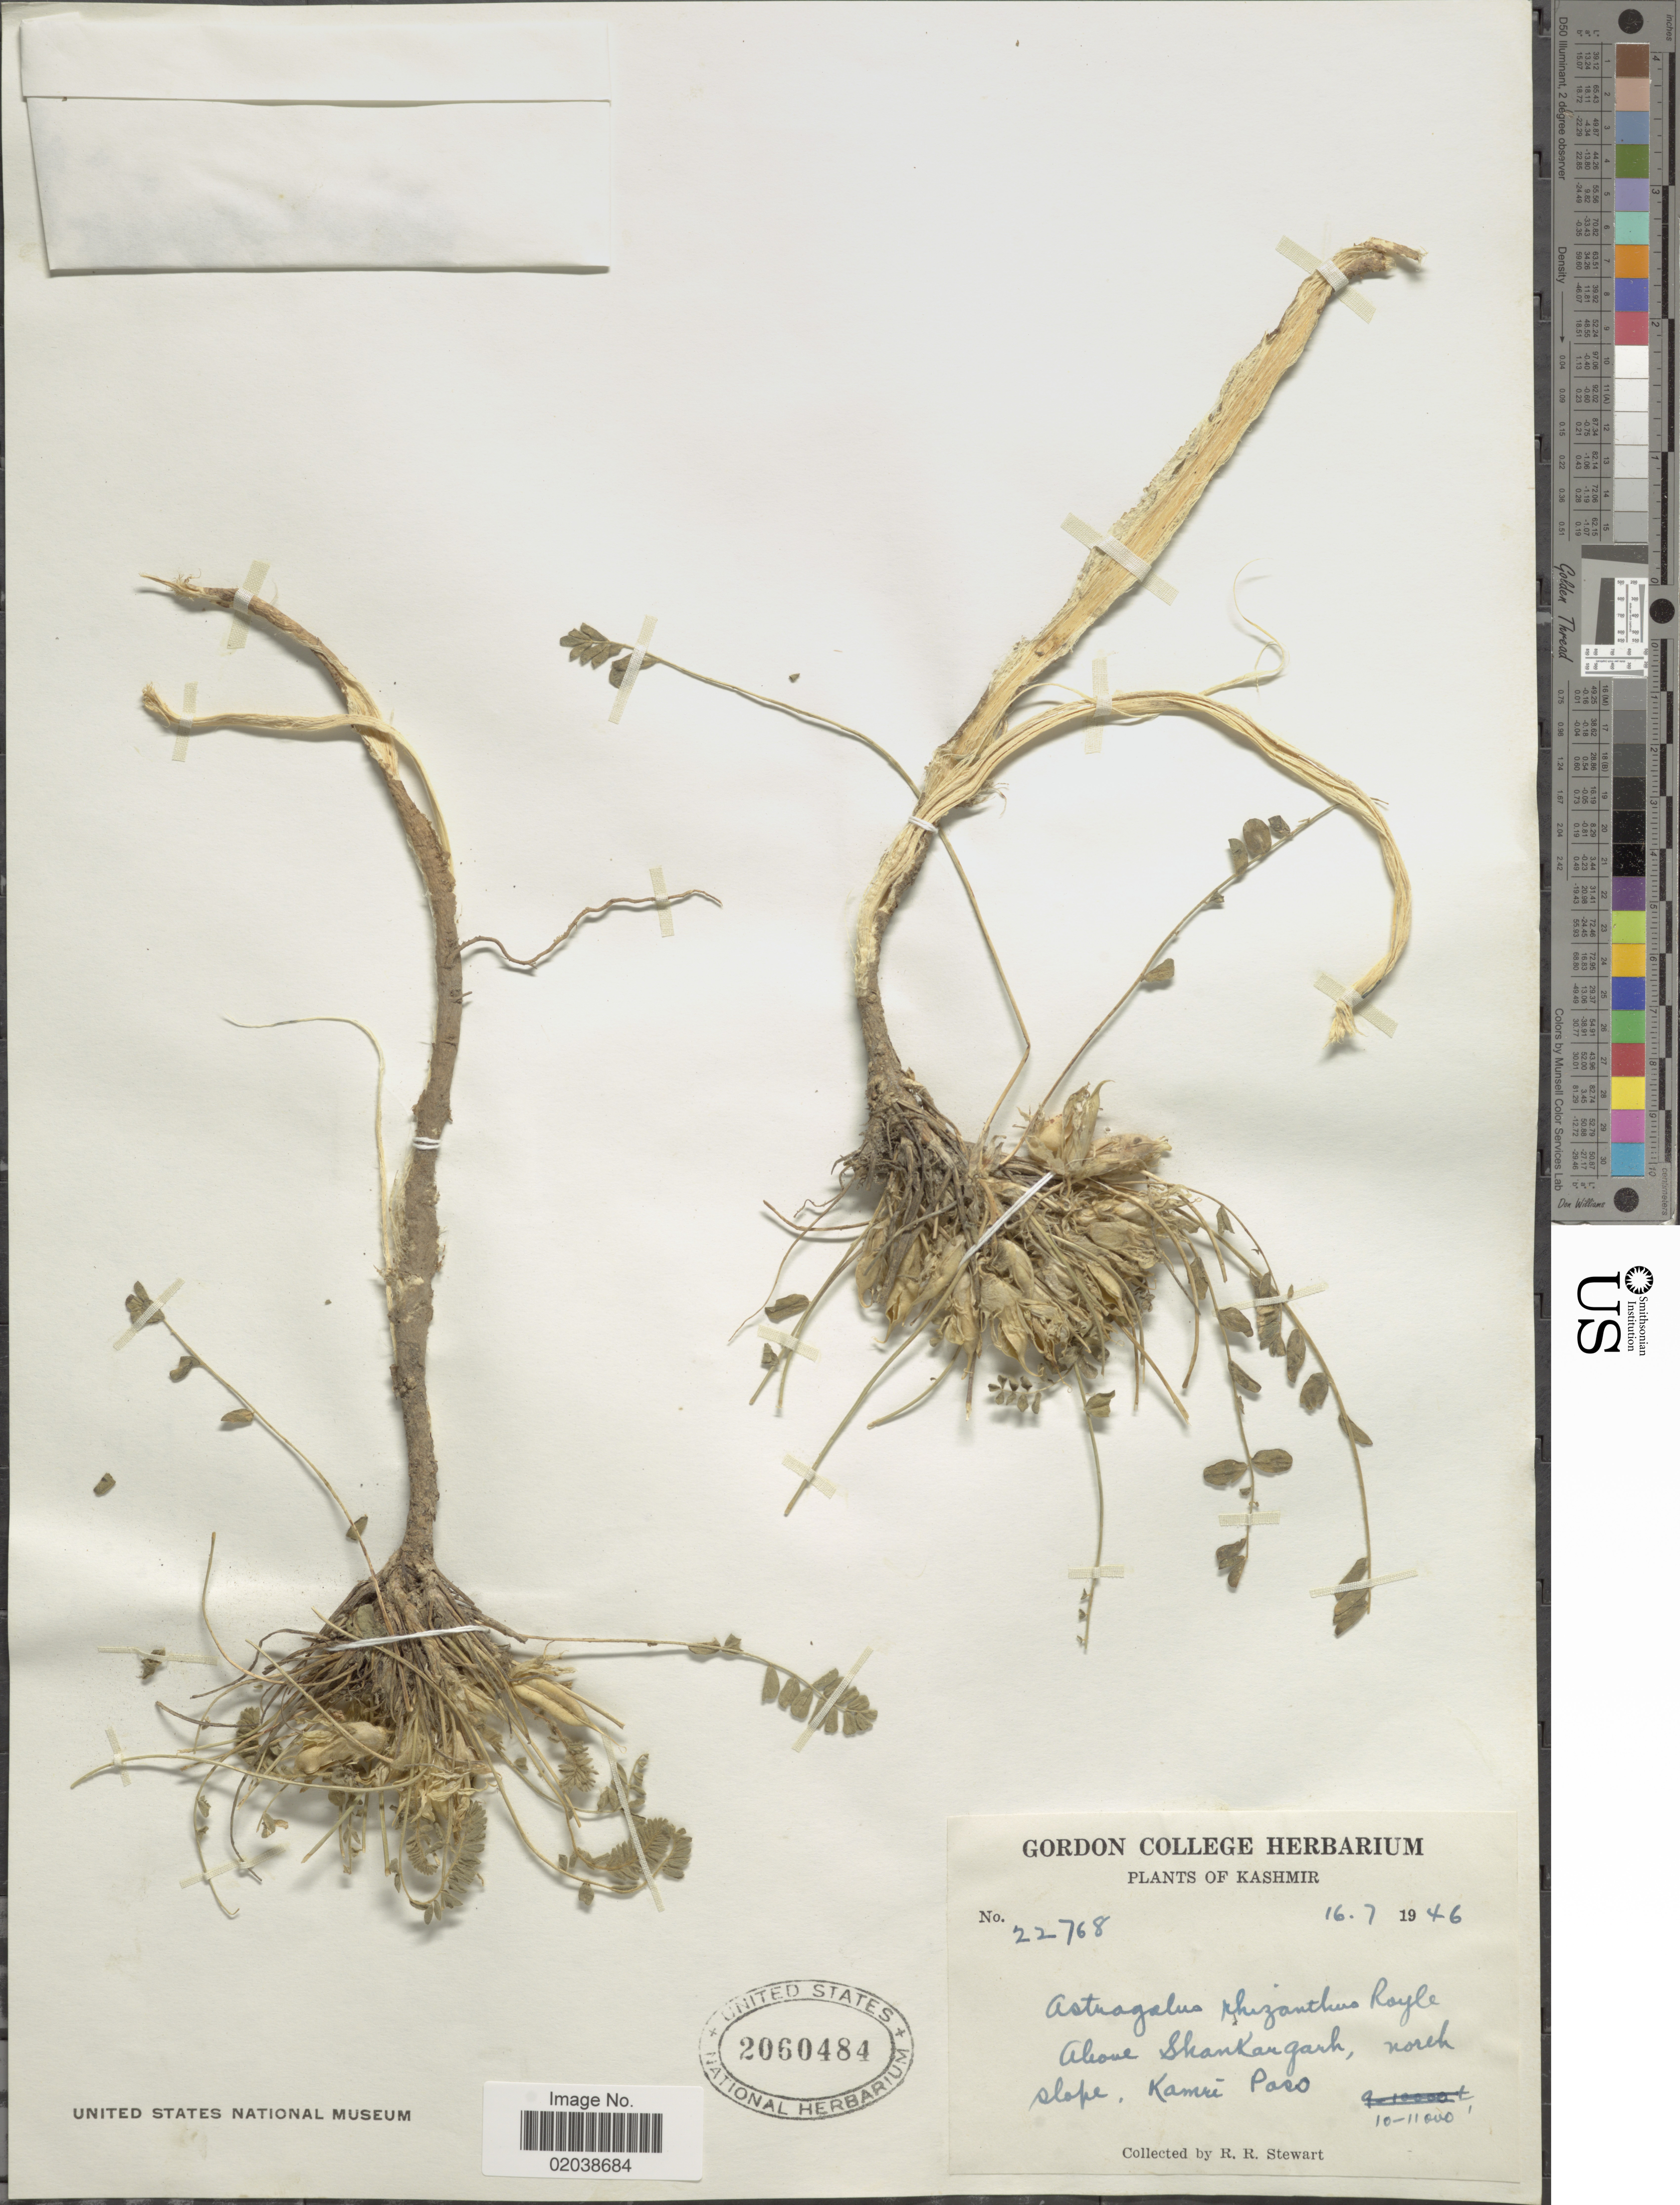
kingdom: Plantae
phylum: Tracheophyta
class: Magnoliopsida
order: Fabales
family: Fabaceae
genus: Astragalus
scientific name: Astragalus rhizanthus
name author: Royle & Benth.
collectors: R. R. Stewart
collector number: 22768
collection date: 1946-07-16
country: India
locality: Kashmir. Above Shankargarh, north slope, Kamri Pass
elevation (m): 3048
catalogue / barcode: US 2060484